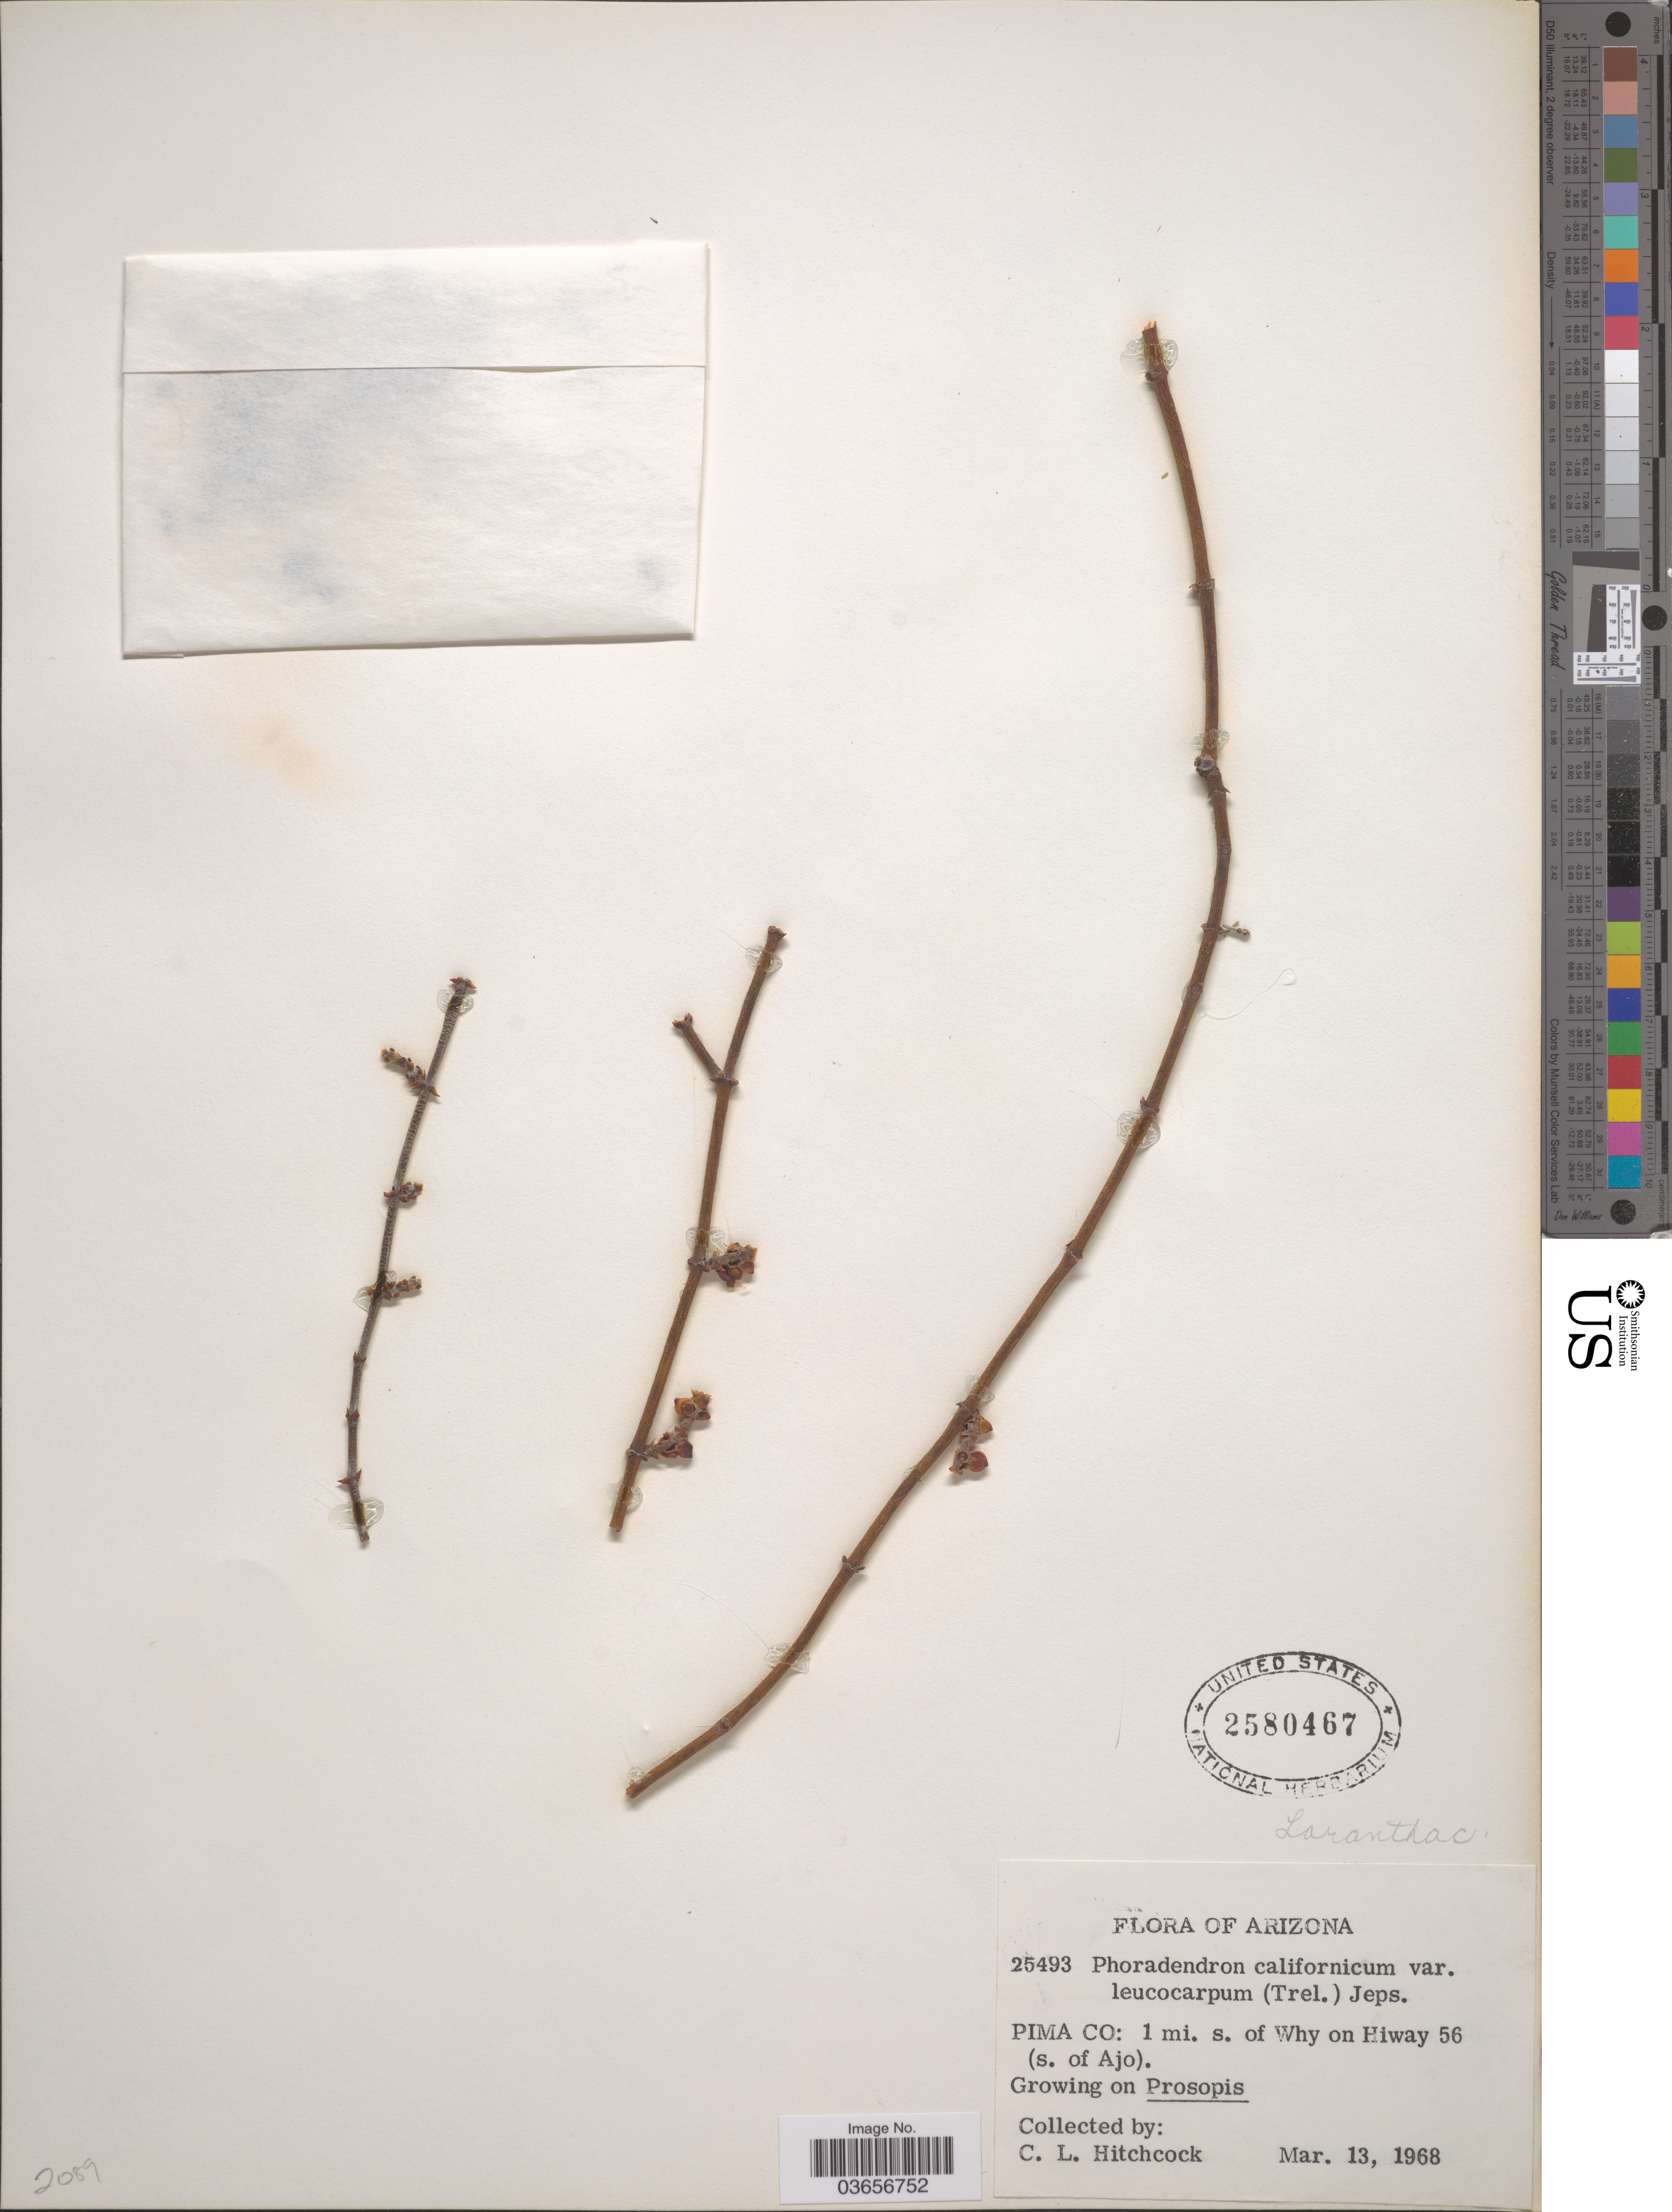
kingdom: Plantae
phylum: Tracheophyta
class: Magnoliopsida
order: Santalales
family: Viscaceae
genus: Phoradendron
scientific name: Phoradendron californicum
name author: Nutt.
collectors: C. L. Hitchcock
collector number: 25493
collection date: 1968-03-13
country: United States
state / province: Arizona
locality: Pima Co: 1 mi. s. of Why on Hiway 56 (s. of Ajo).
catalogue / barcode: US 2580467